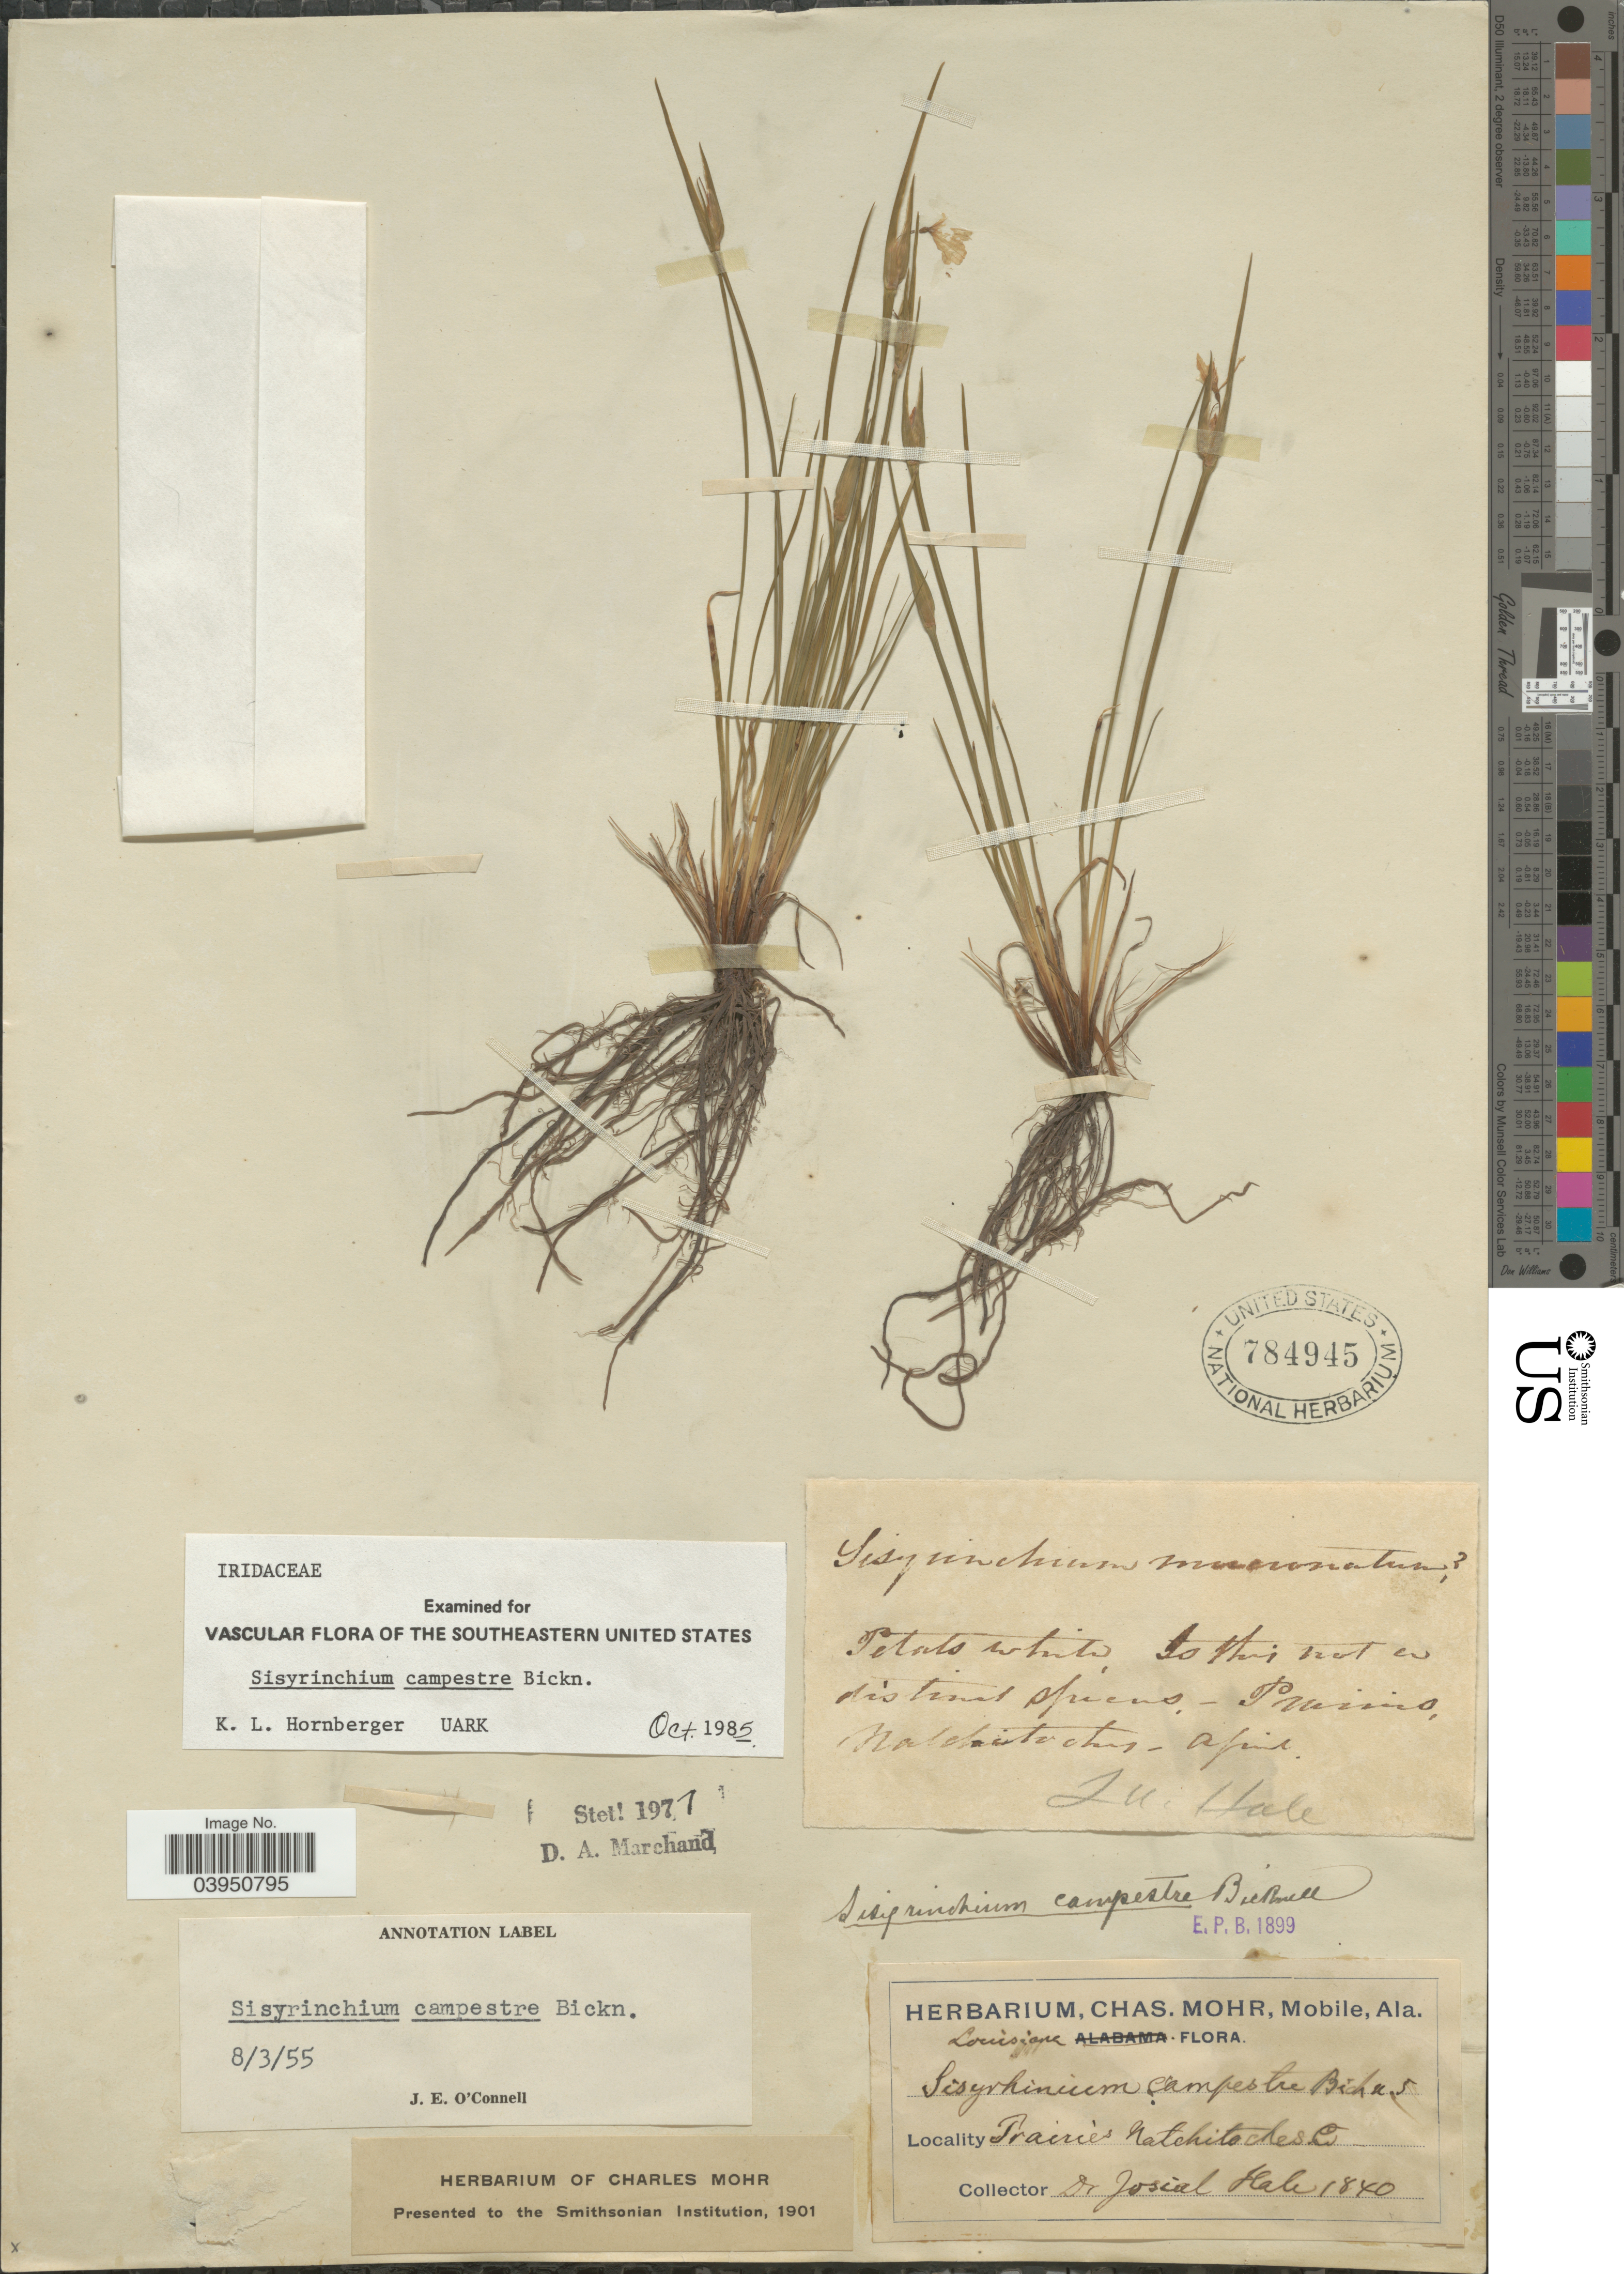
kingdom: Plantae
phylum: Tracheophyta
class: Liliopsida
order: Asparagales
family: Iridaceae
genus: Sisyrinchium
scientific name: Sisyrinchium campestre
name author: E.P. Bicknell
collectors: J. Hale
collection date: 1840-04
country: United States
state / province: Louisiana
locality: Prairies, Natchitoches.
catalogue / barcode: US 784945